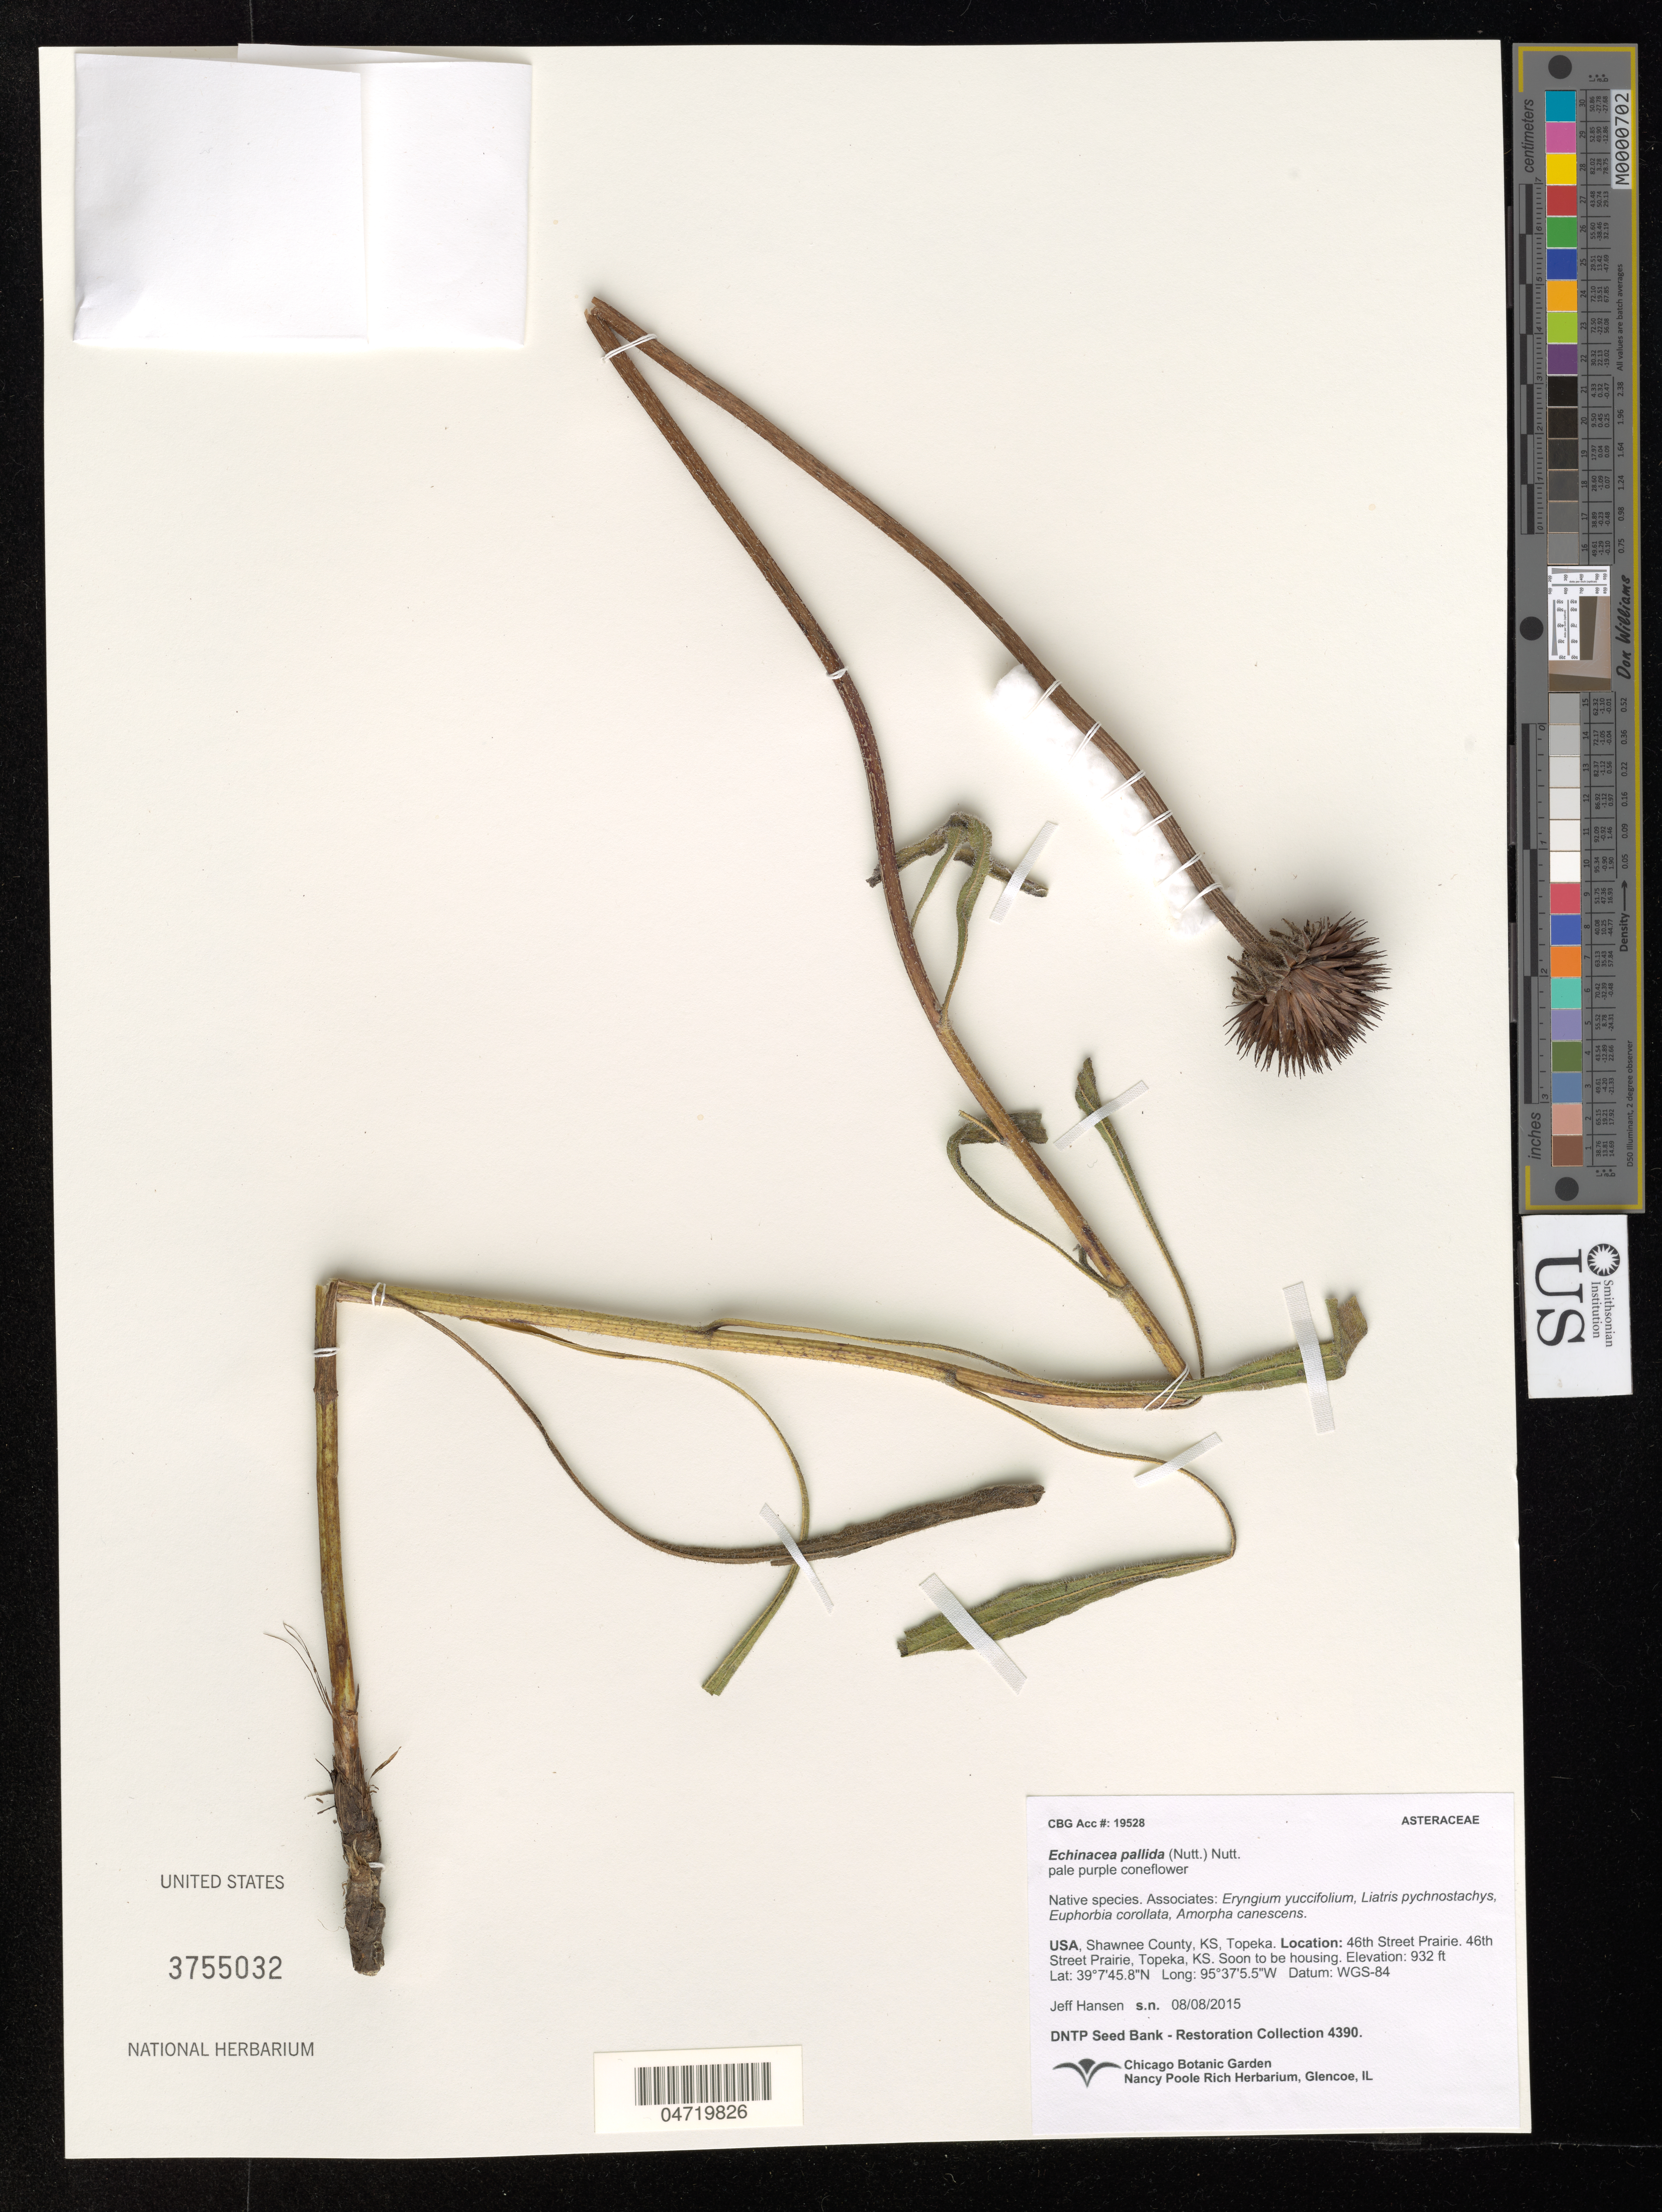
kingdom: Plantae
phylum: Tracheophyta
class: Magnoliopsida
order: Asterales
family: Asteraceae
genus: Echinacea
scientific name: Echinacea pallida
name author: (Nutt.) Nutt.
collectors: J. Hansen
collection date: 2015-08-08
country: United States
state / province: Kansas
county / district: Shawnee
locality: Topeka. 46th St. Prairie.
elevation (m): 284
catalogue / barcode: US 3755032